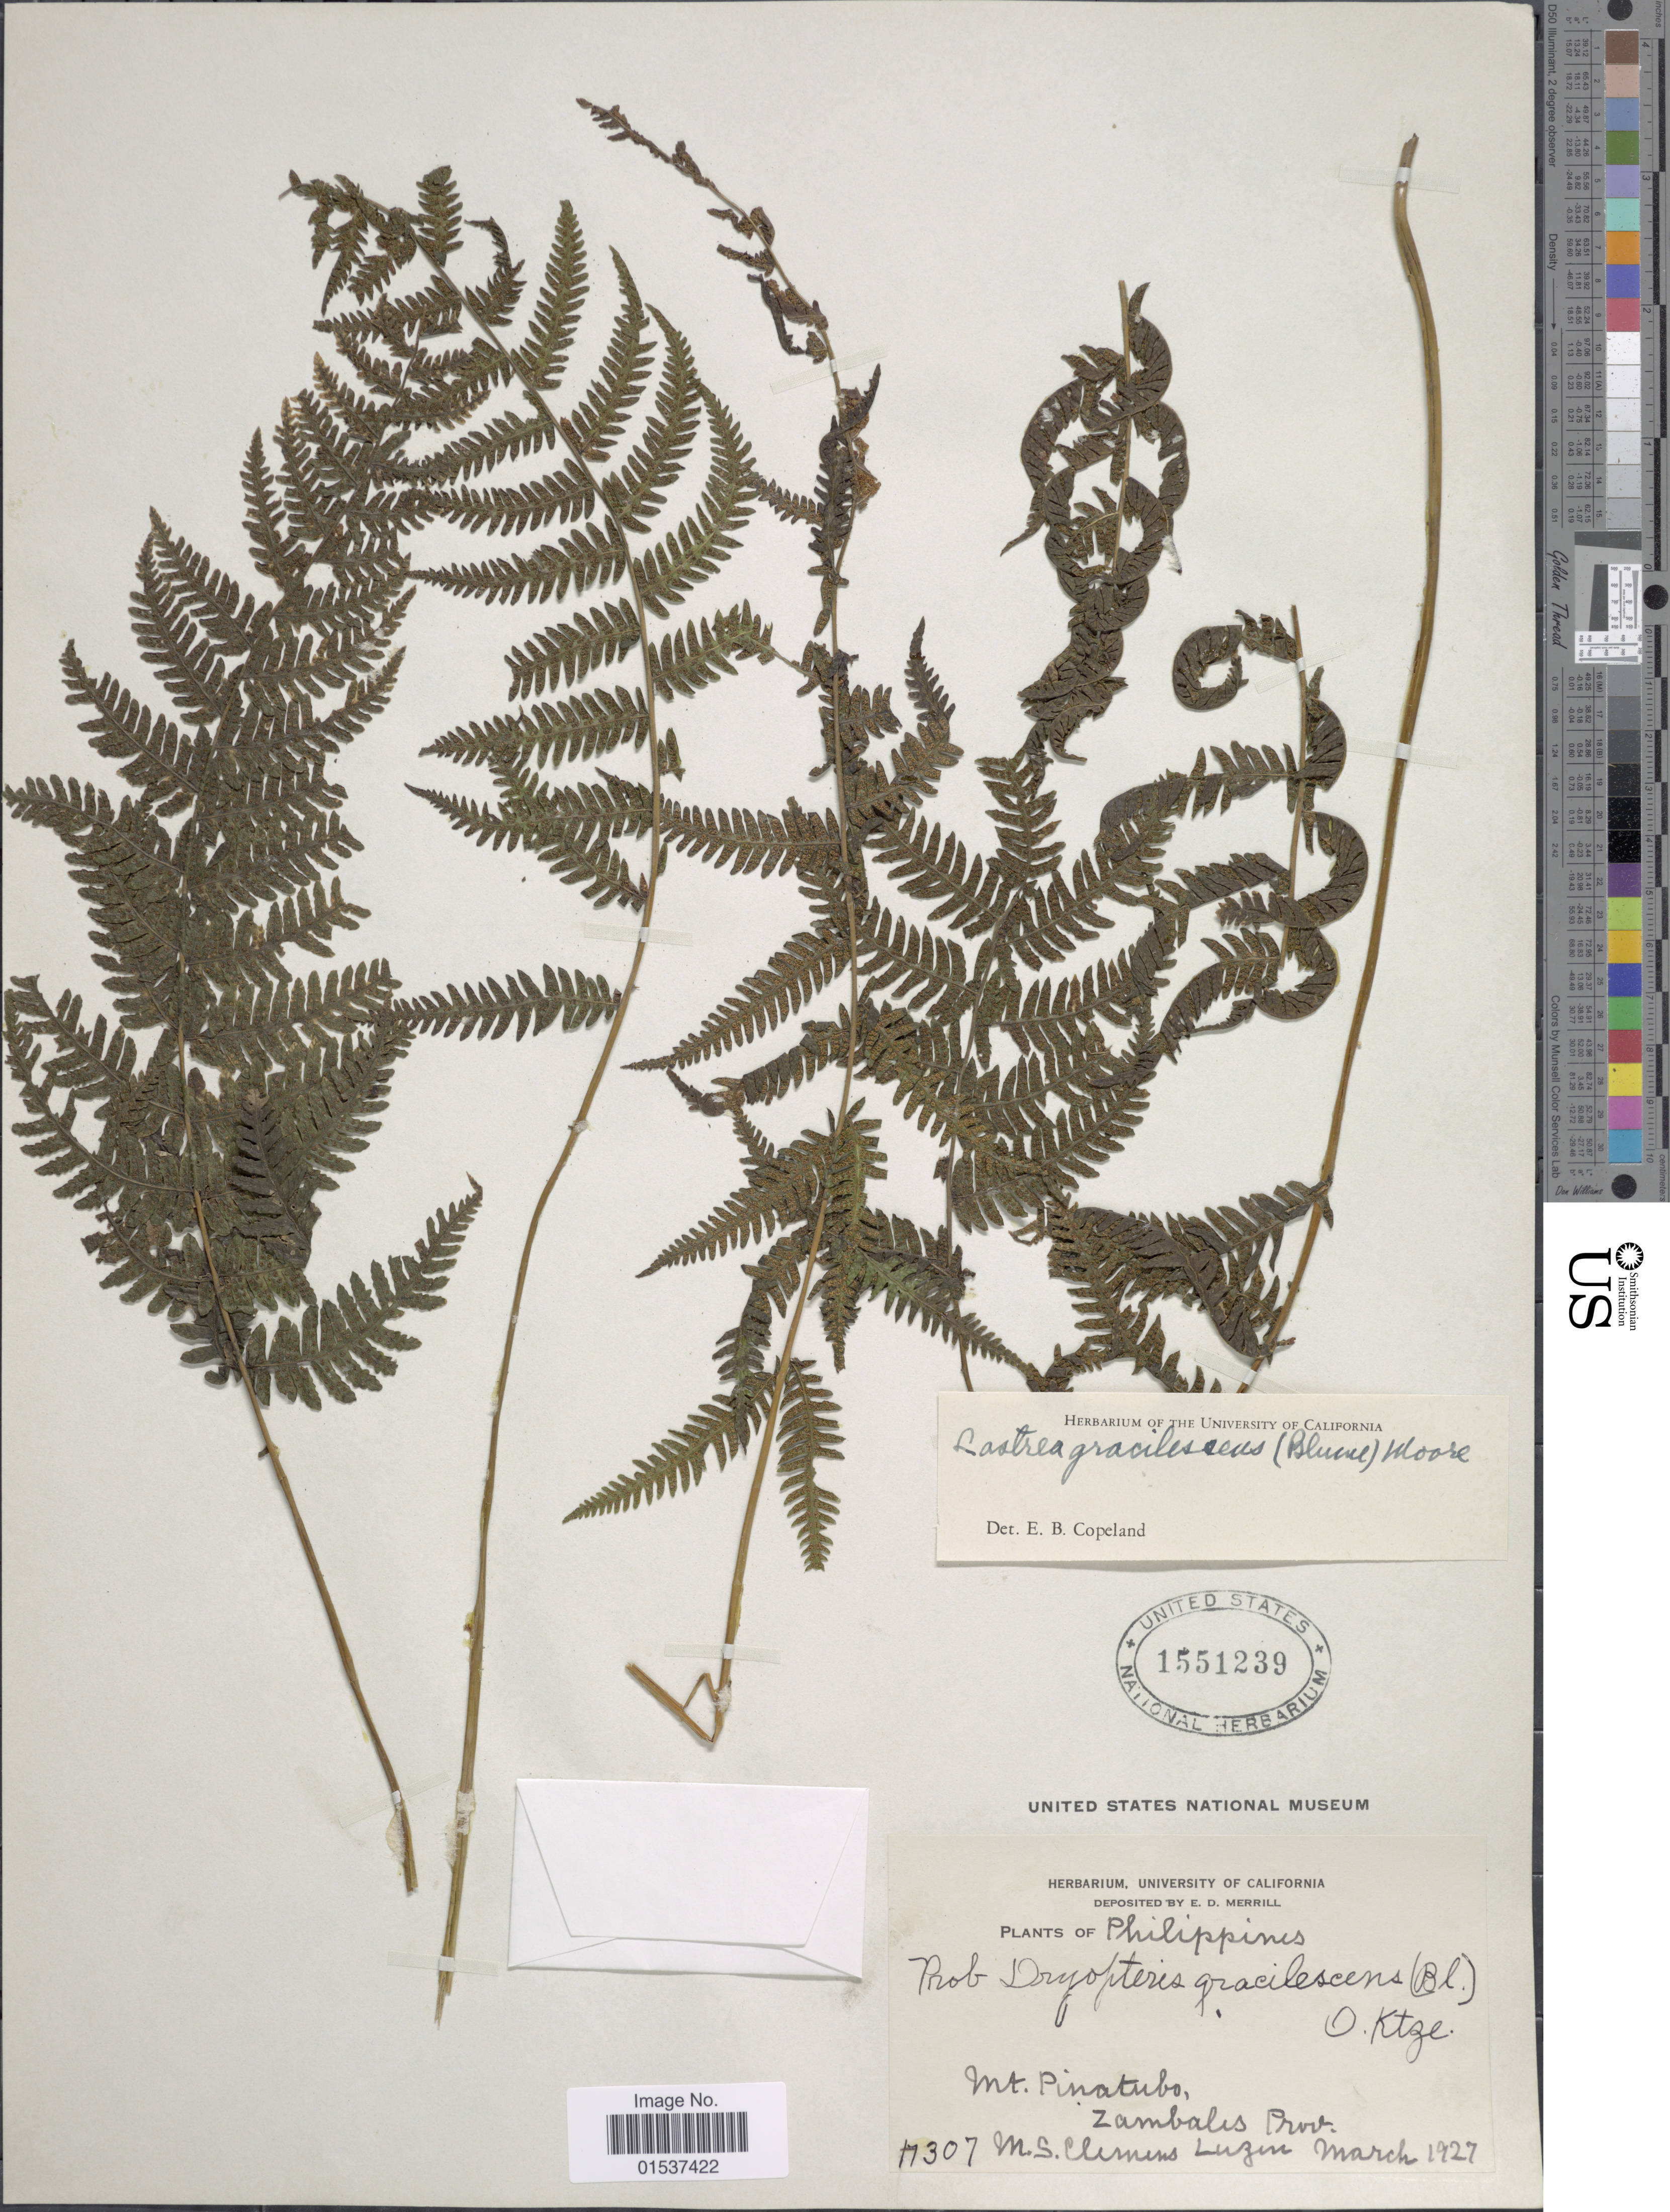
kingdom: Plantae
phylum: Tracheophyta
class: Polypodiopsida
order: Polypodiales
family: Thelypteridaceae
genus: Metathelypteris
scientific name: Metathelypteris gracilescens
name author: (Blume) Ching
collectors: M. S. Clemens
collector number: H307*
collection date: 1927-03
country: Philippines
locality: Mt. Pinatubo, Zambalis Prov.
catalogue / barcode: US 1551239